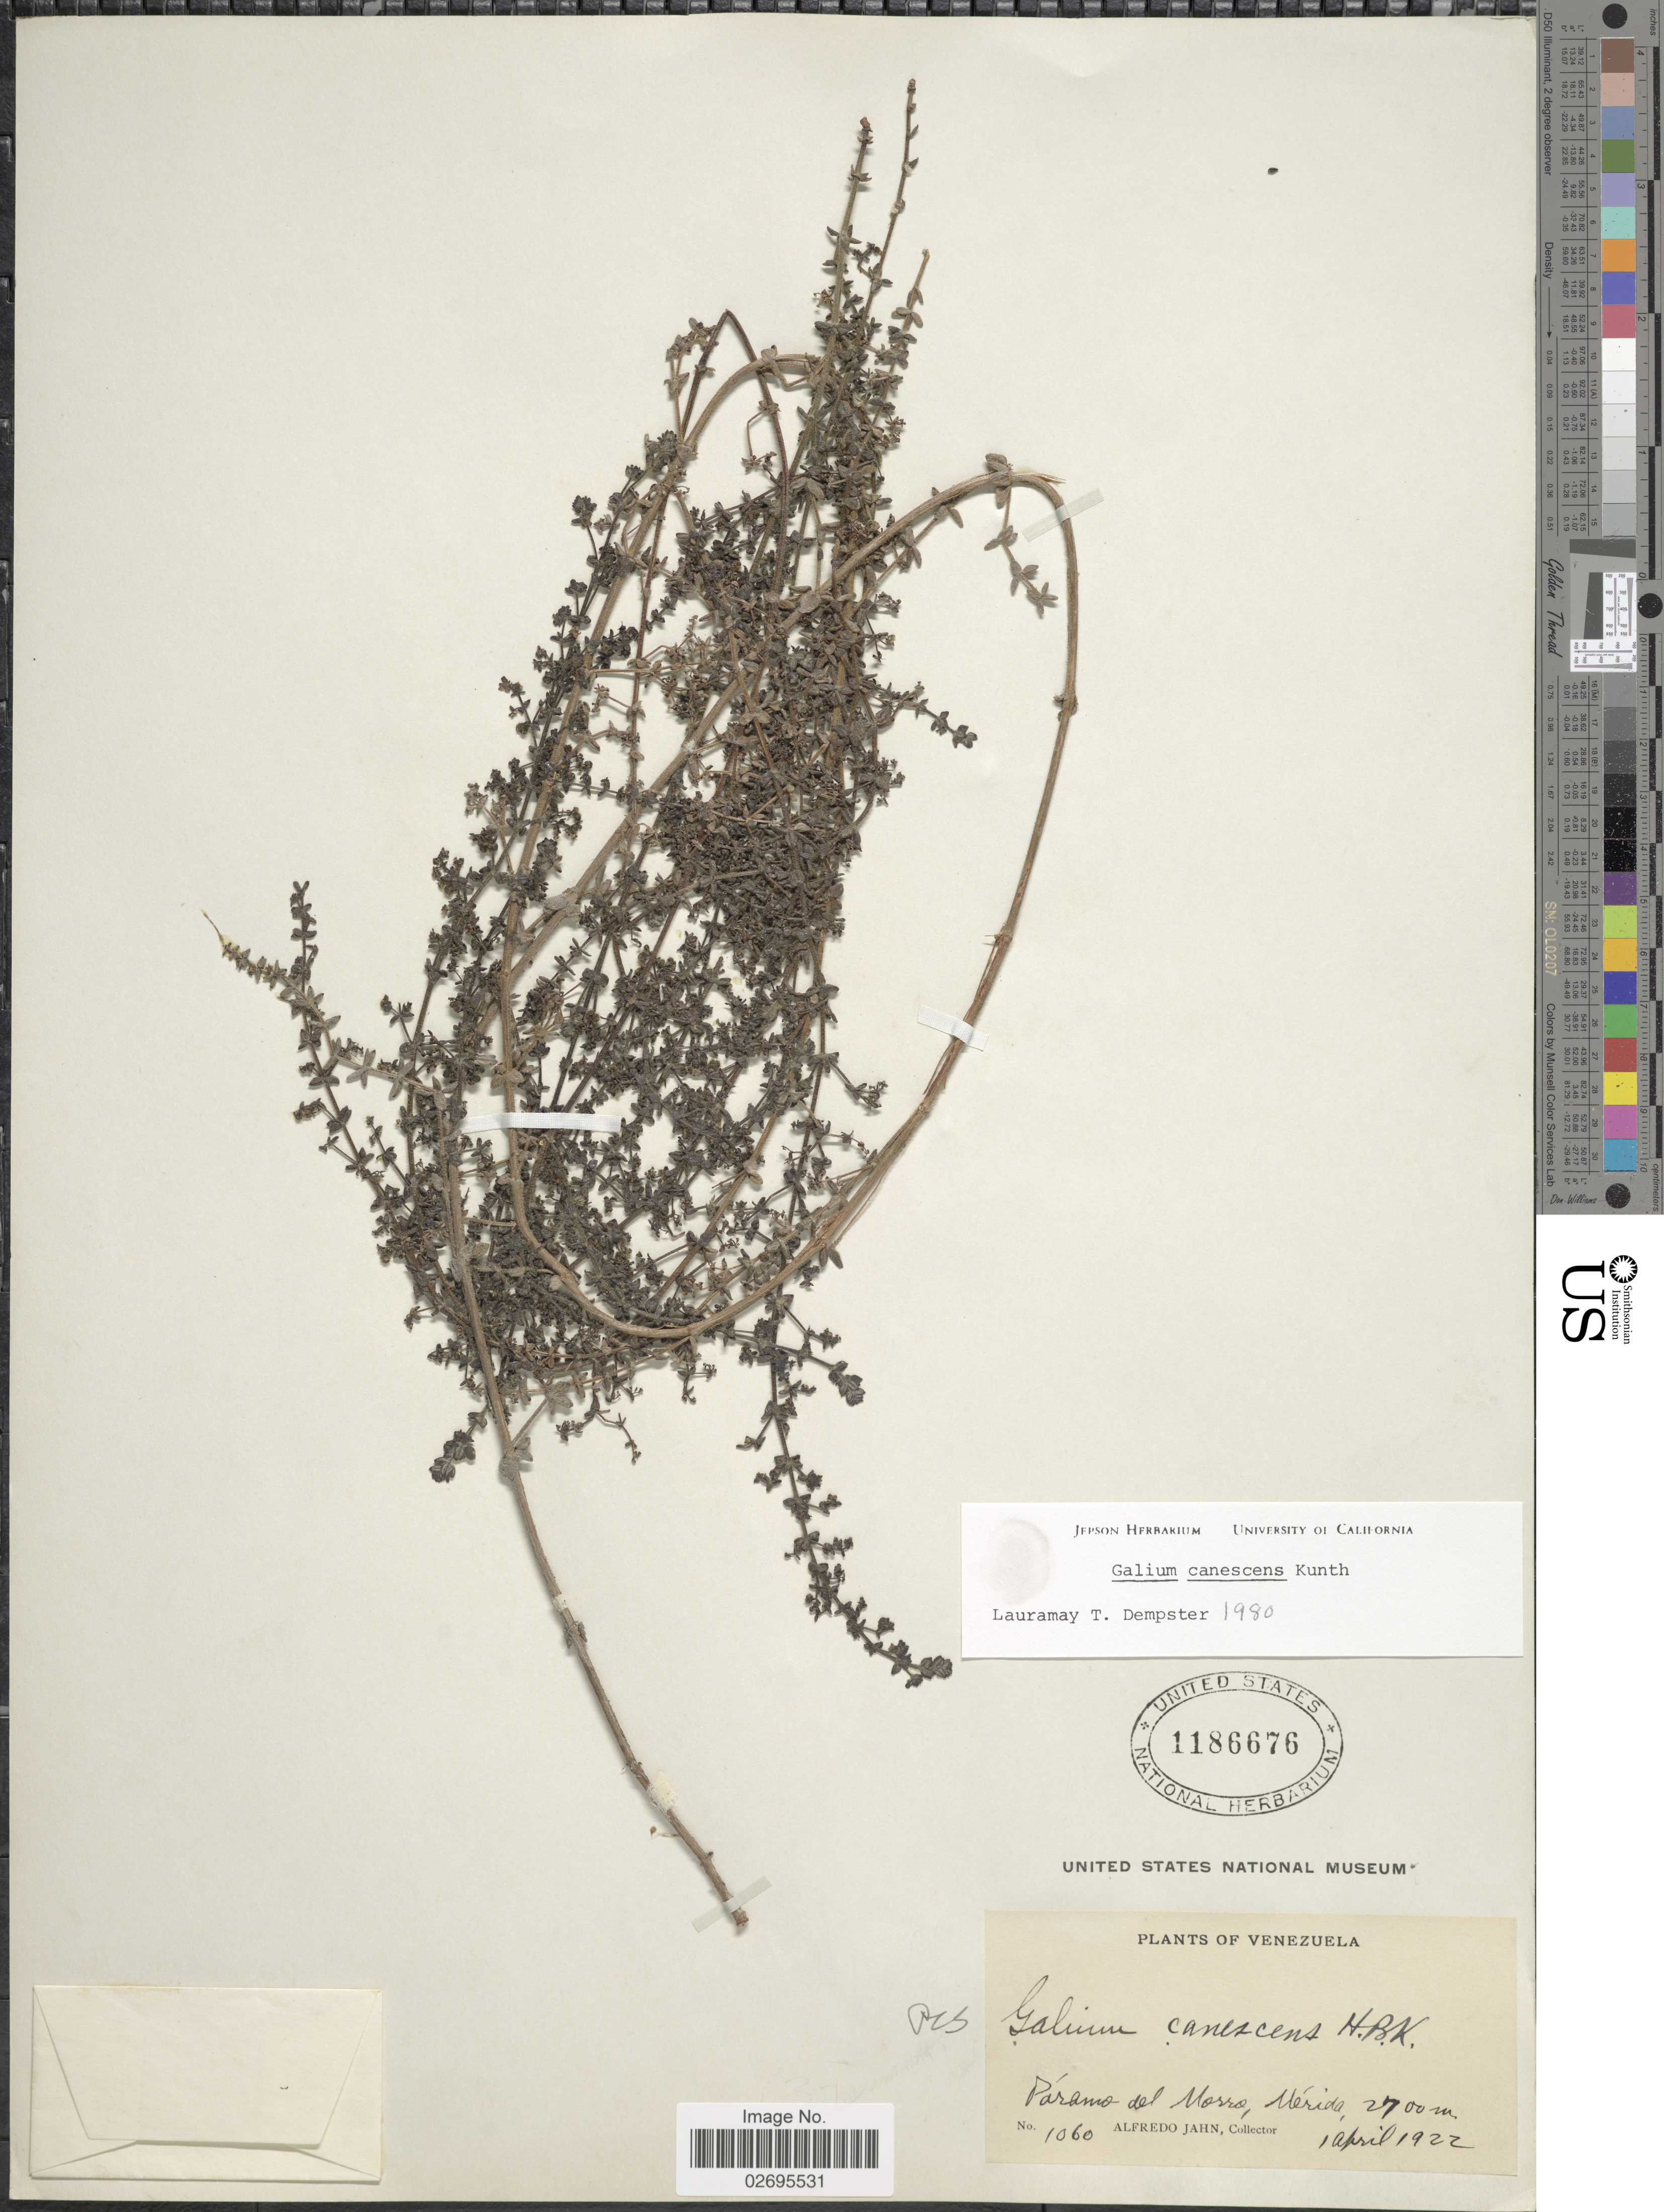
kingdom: Plantae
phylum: Tracheophyta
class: Magnoliopsida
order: Gentianales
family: Rubiaceae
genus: Galium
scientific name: Galium canescens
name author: Kunth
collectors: A. Jahn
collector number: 1060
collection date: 1922-04-01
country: Venezuela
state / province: Mérida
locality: Páramo del Morro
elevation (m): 2700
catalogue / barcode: US 1186676